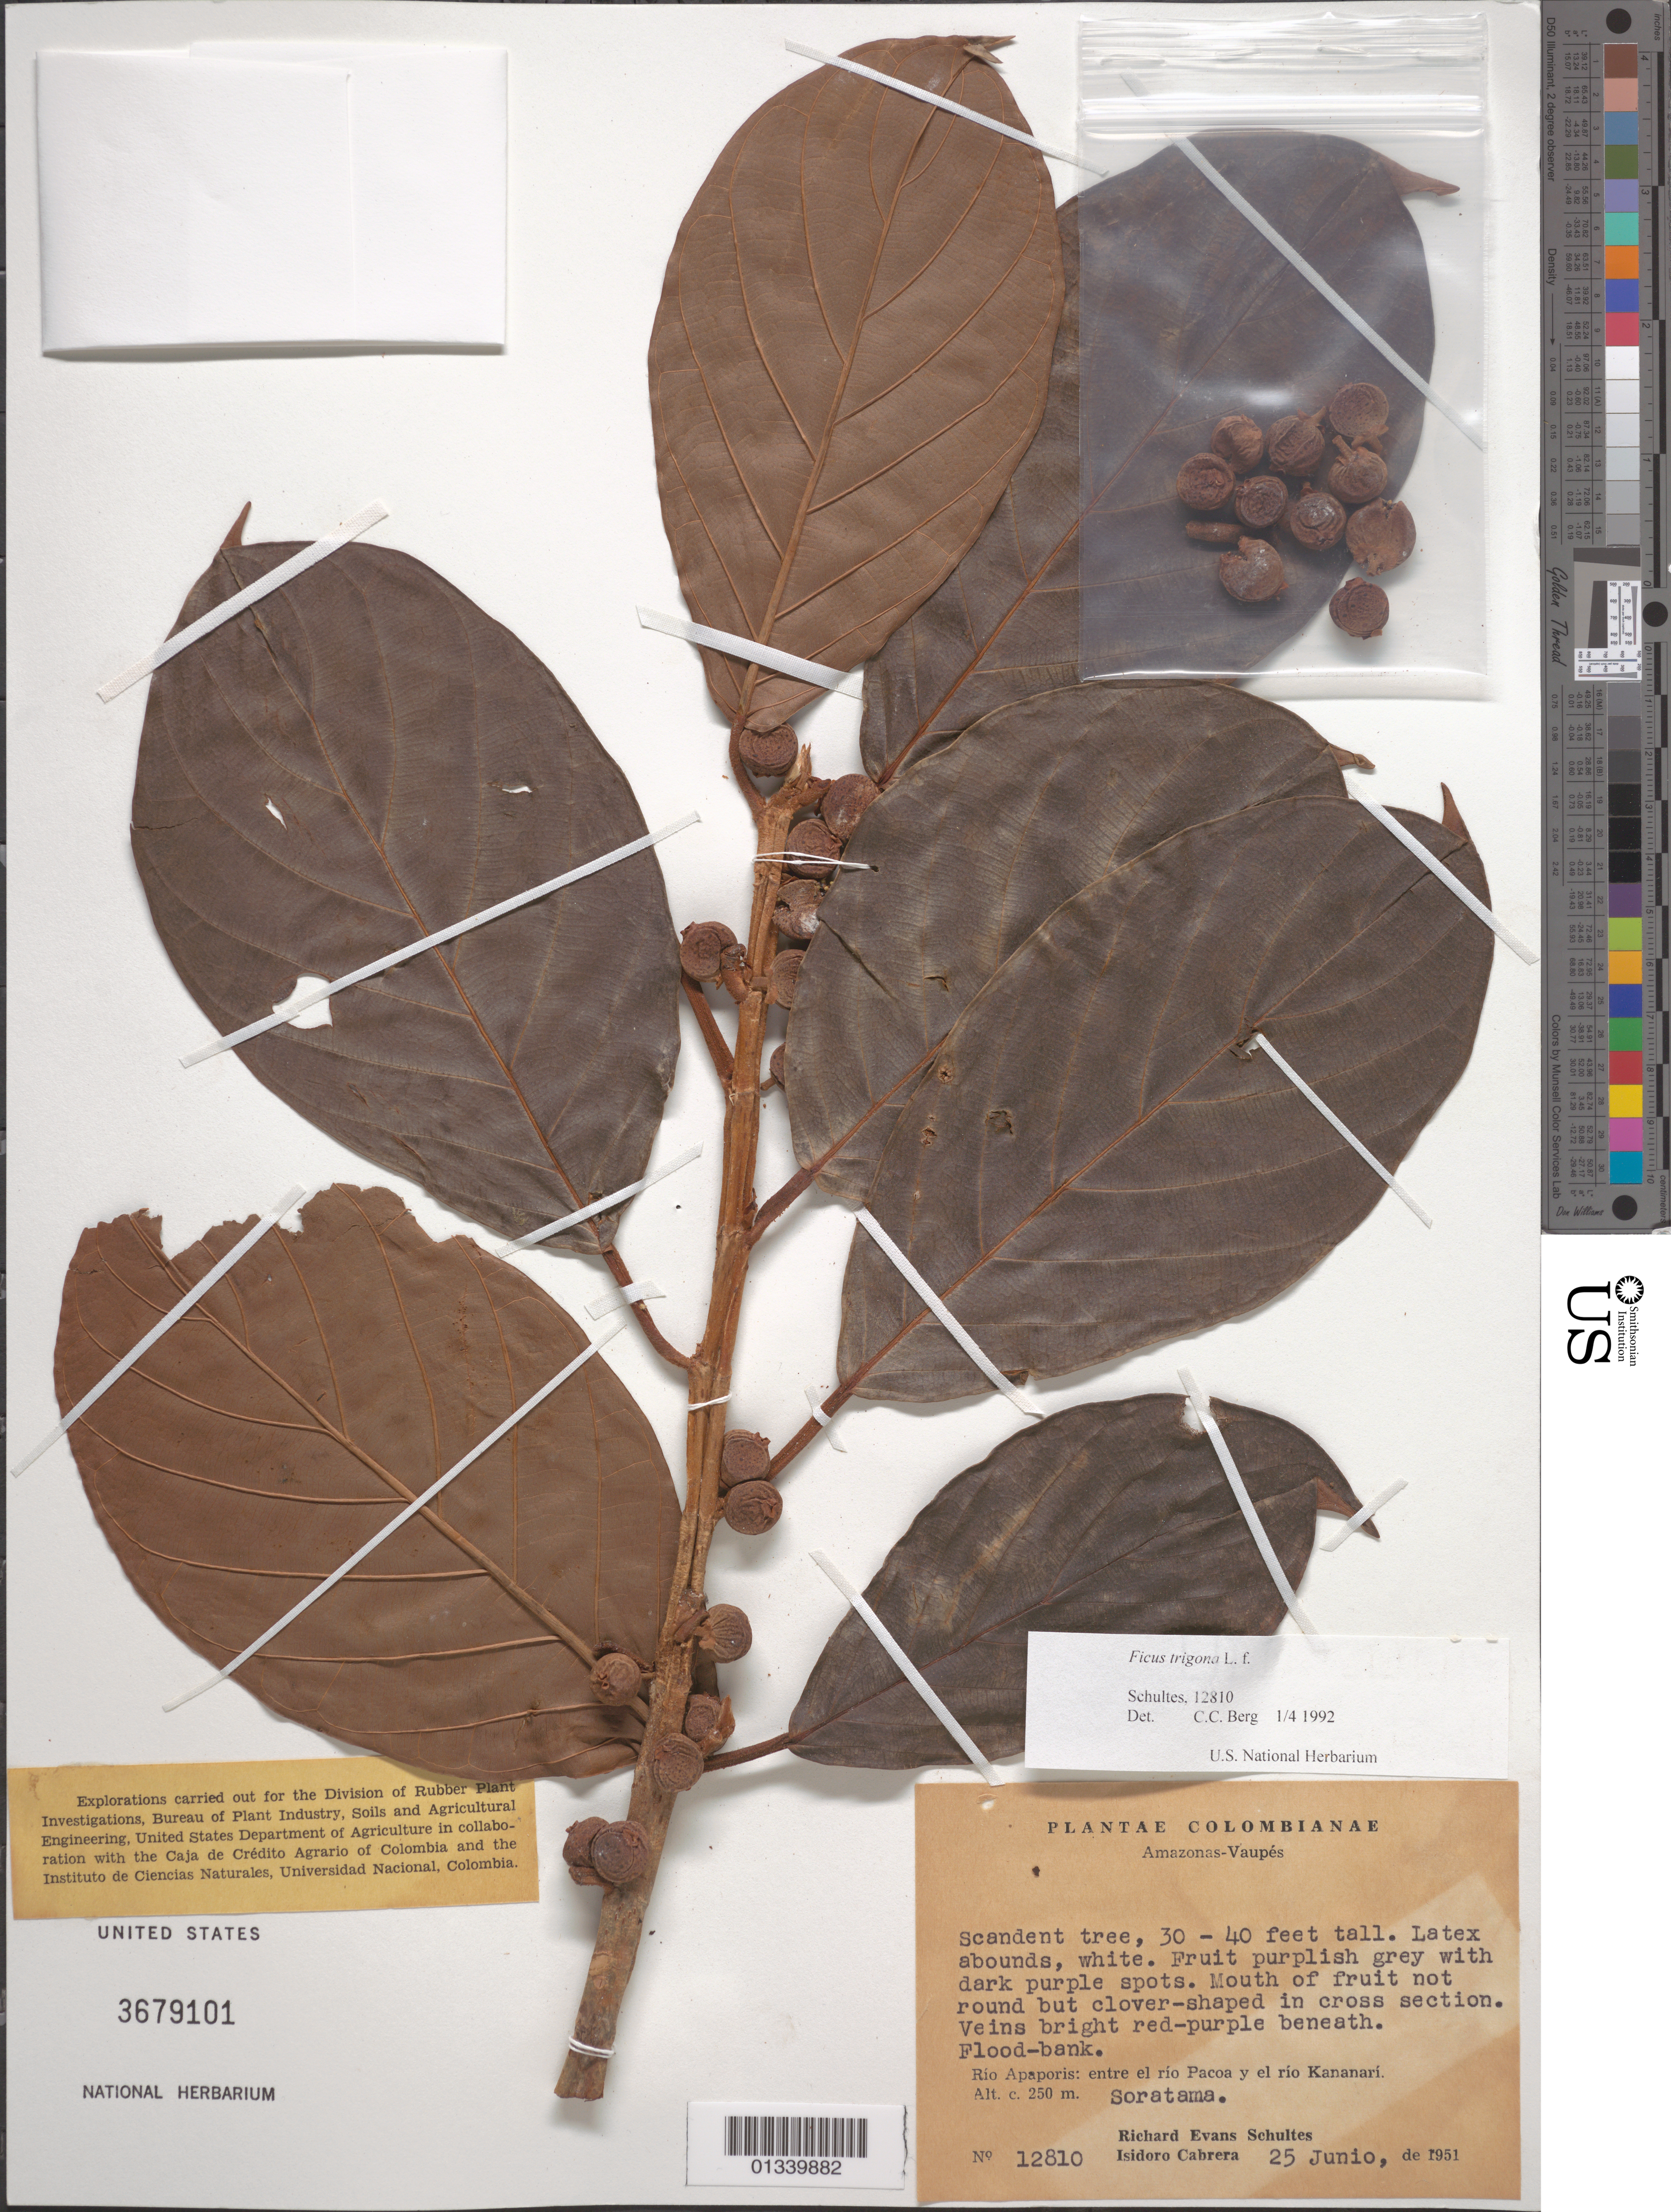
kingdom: Plantae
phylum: Tracheophyta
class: Magnoliopsida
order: Rosales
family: Moraceae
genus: Ficus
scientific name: Ficus trigona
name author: L. f.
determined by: Berg, C. C.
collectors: R. E. Schultes & I. Cabrera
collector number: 12810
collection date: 1951-06-25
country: Colombia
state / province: Amazonas / Vaupés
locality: Rio Apaporis: entre el rio Pacoa y el rio Kananari.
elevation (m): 250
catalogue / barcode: US 3679101